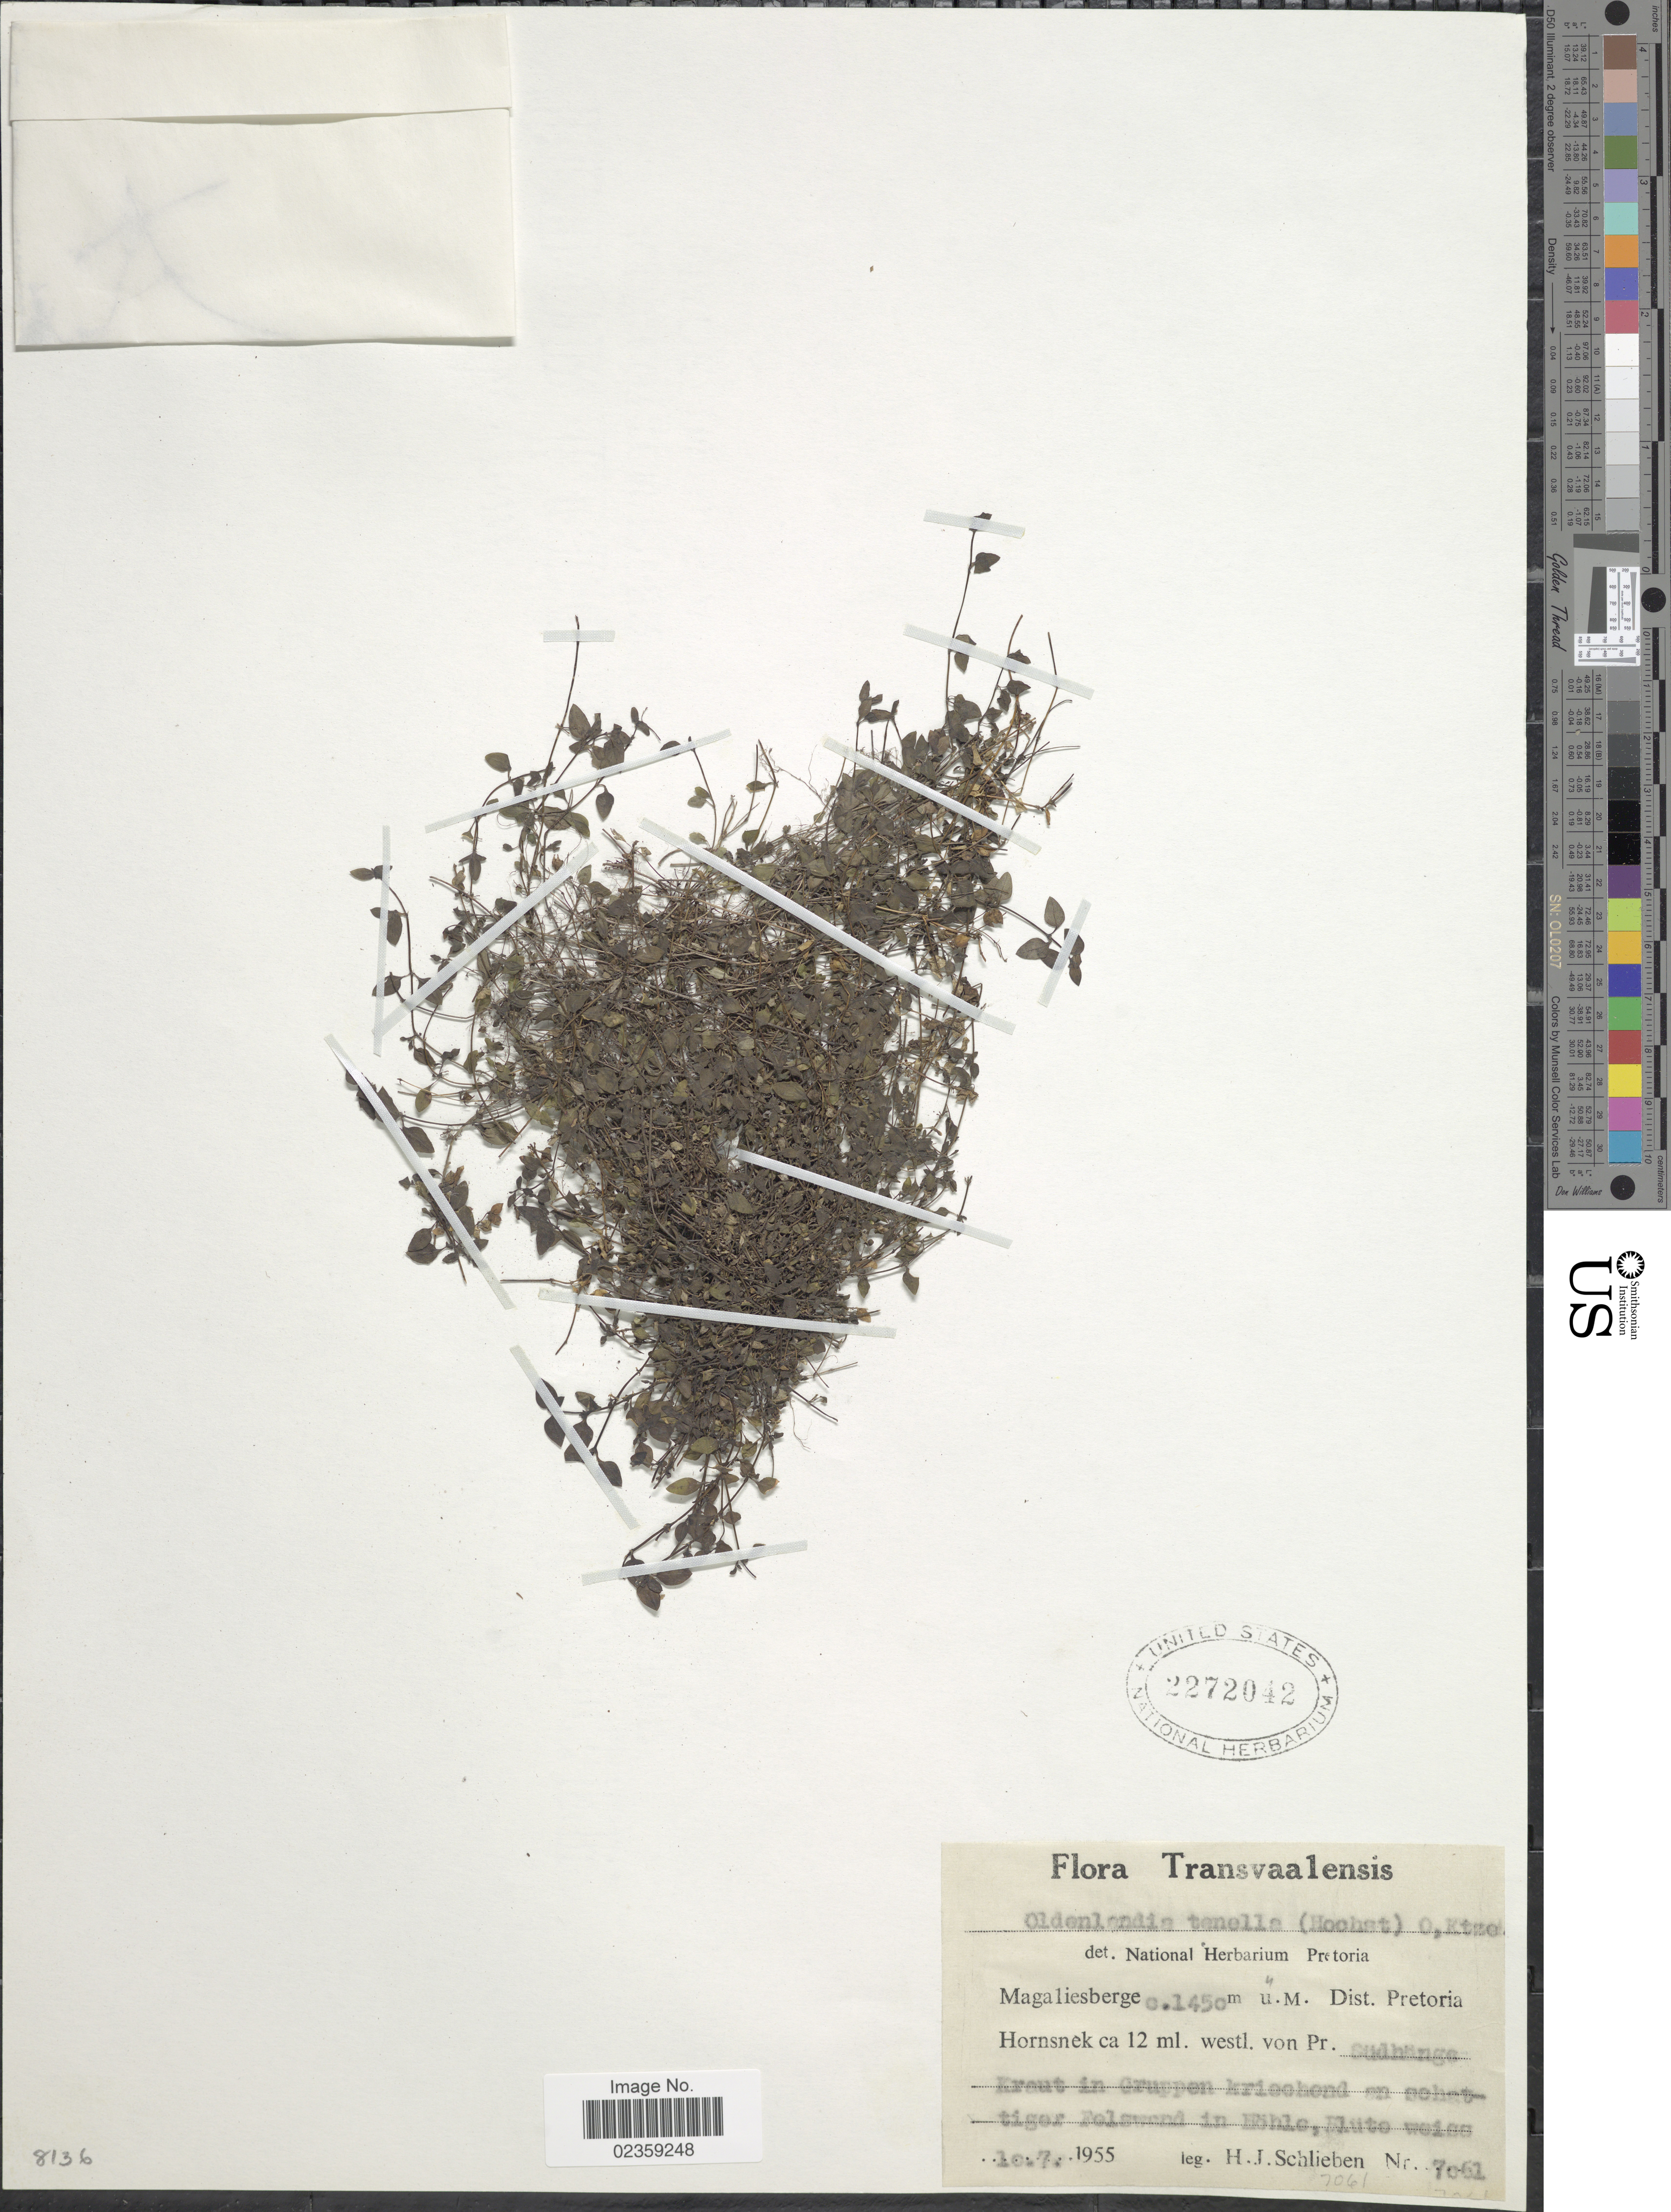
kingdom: Plantae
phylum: Tracheophyta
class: Magnoliopsida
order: Gentianales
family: Rubiaceae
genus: Oldenlandia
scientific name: Oldenlandia tenella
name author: (Hochst.) Kuntze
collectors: H. J. Schlieben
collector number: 7061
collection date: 1955-07-10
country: South Africa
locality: Transvaalensis. Magaliesberge, Dist. Pretoria. Hornsnek ca 12 ml. westl. von Pr. Südhänge. Kraut in Gruppen krioohond en schattiger Felswand in Höhle, Blüto weiss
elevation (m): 1450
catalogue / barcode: US 2272042